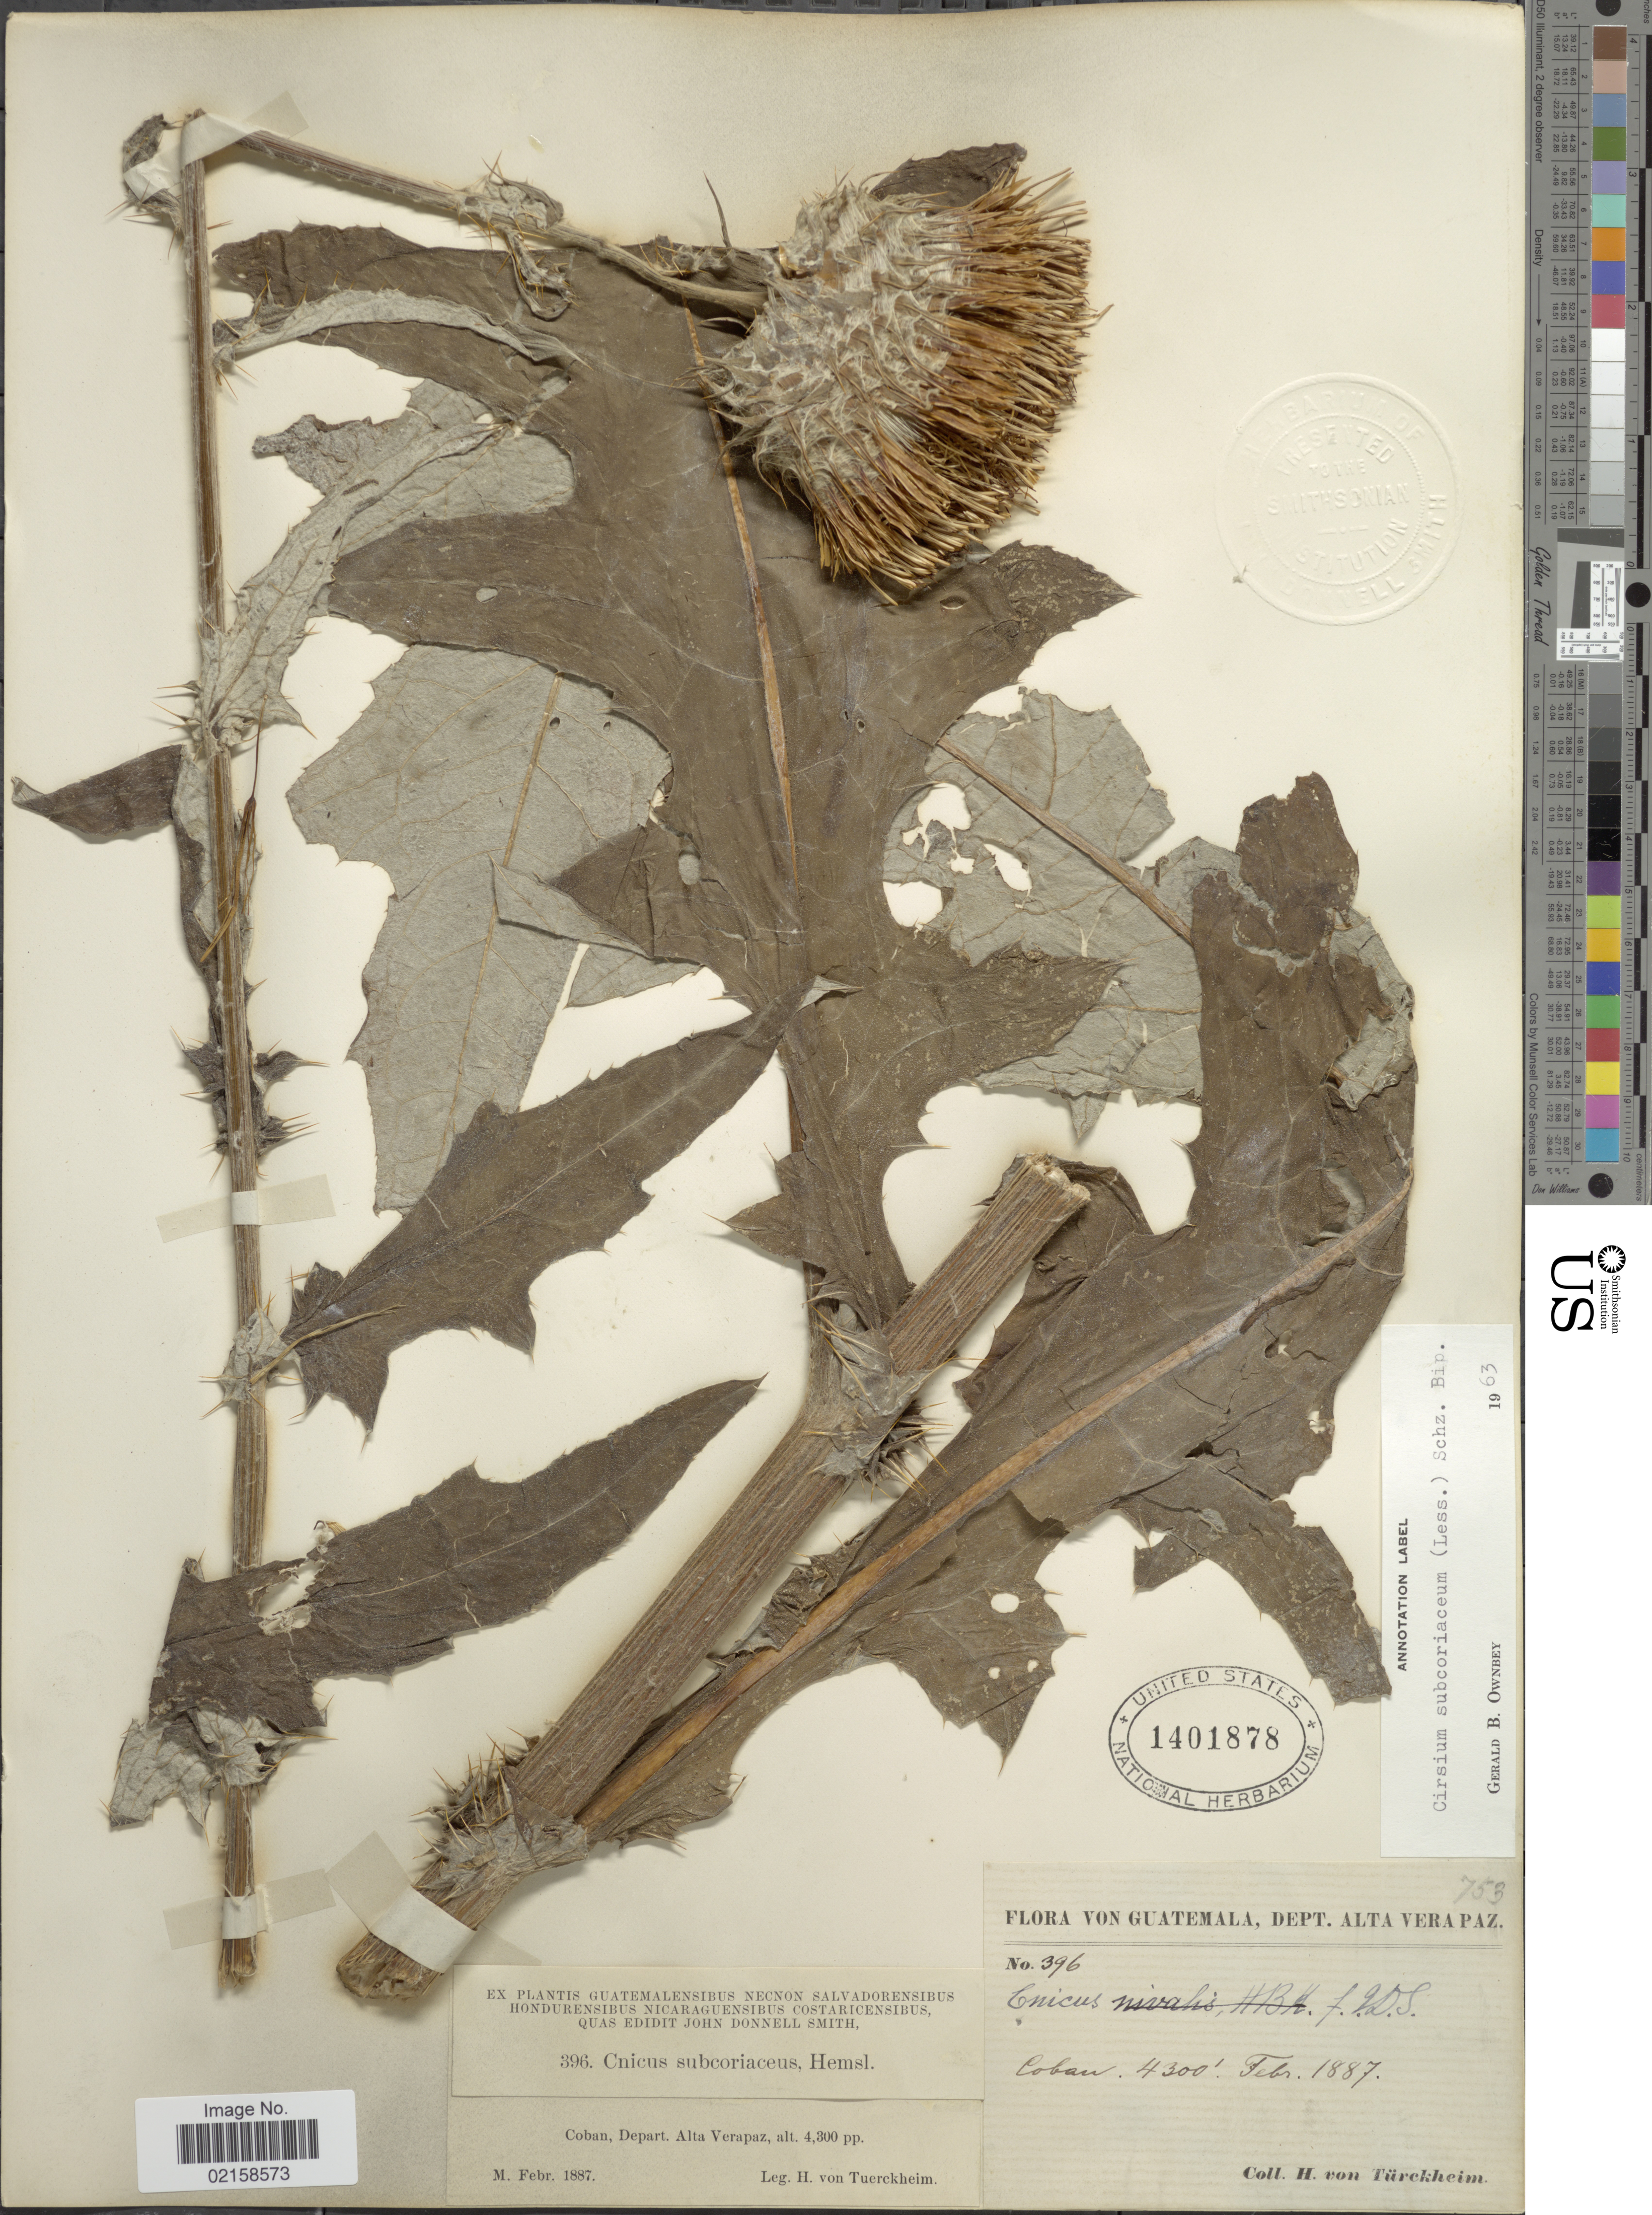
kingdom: Plantae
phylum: Tracheophyta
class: Magnoliopsida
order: Asterales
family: Asteraceae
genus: Cirsium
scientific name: Cirsium subcoriaceum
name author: (Less.) Sch. Bip.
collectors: H. von Türckheim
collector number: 396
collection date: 1887-02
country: Guatemala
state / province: Alta Verapaz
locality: Coban.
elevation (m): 1311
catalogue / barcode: US 1401878